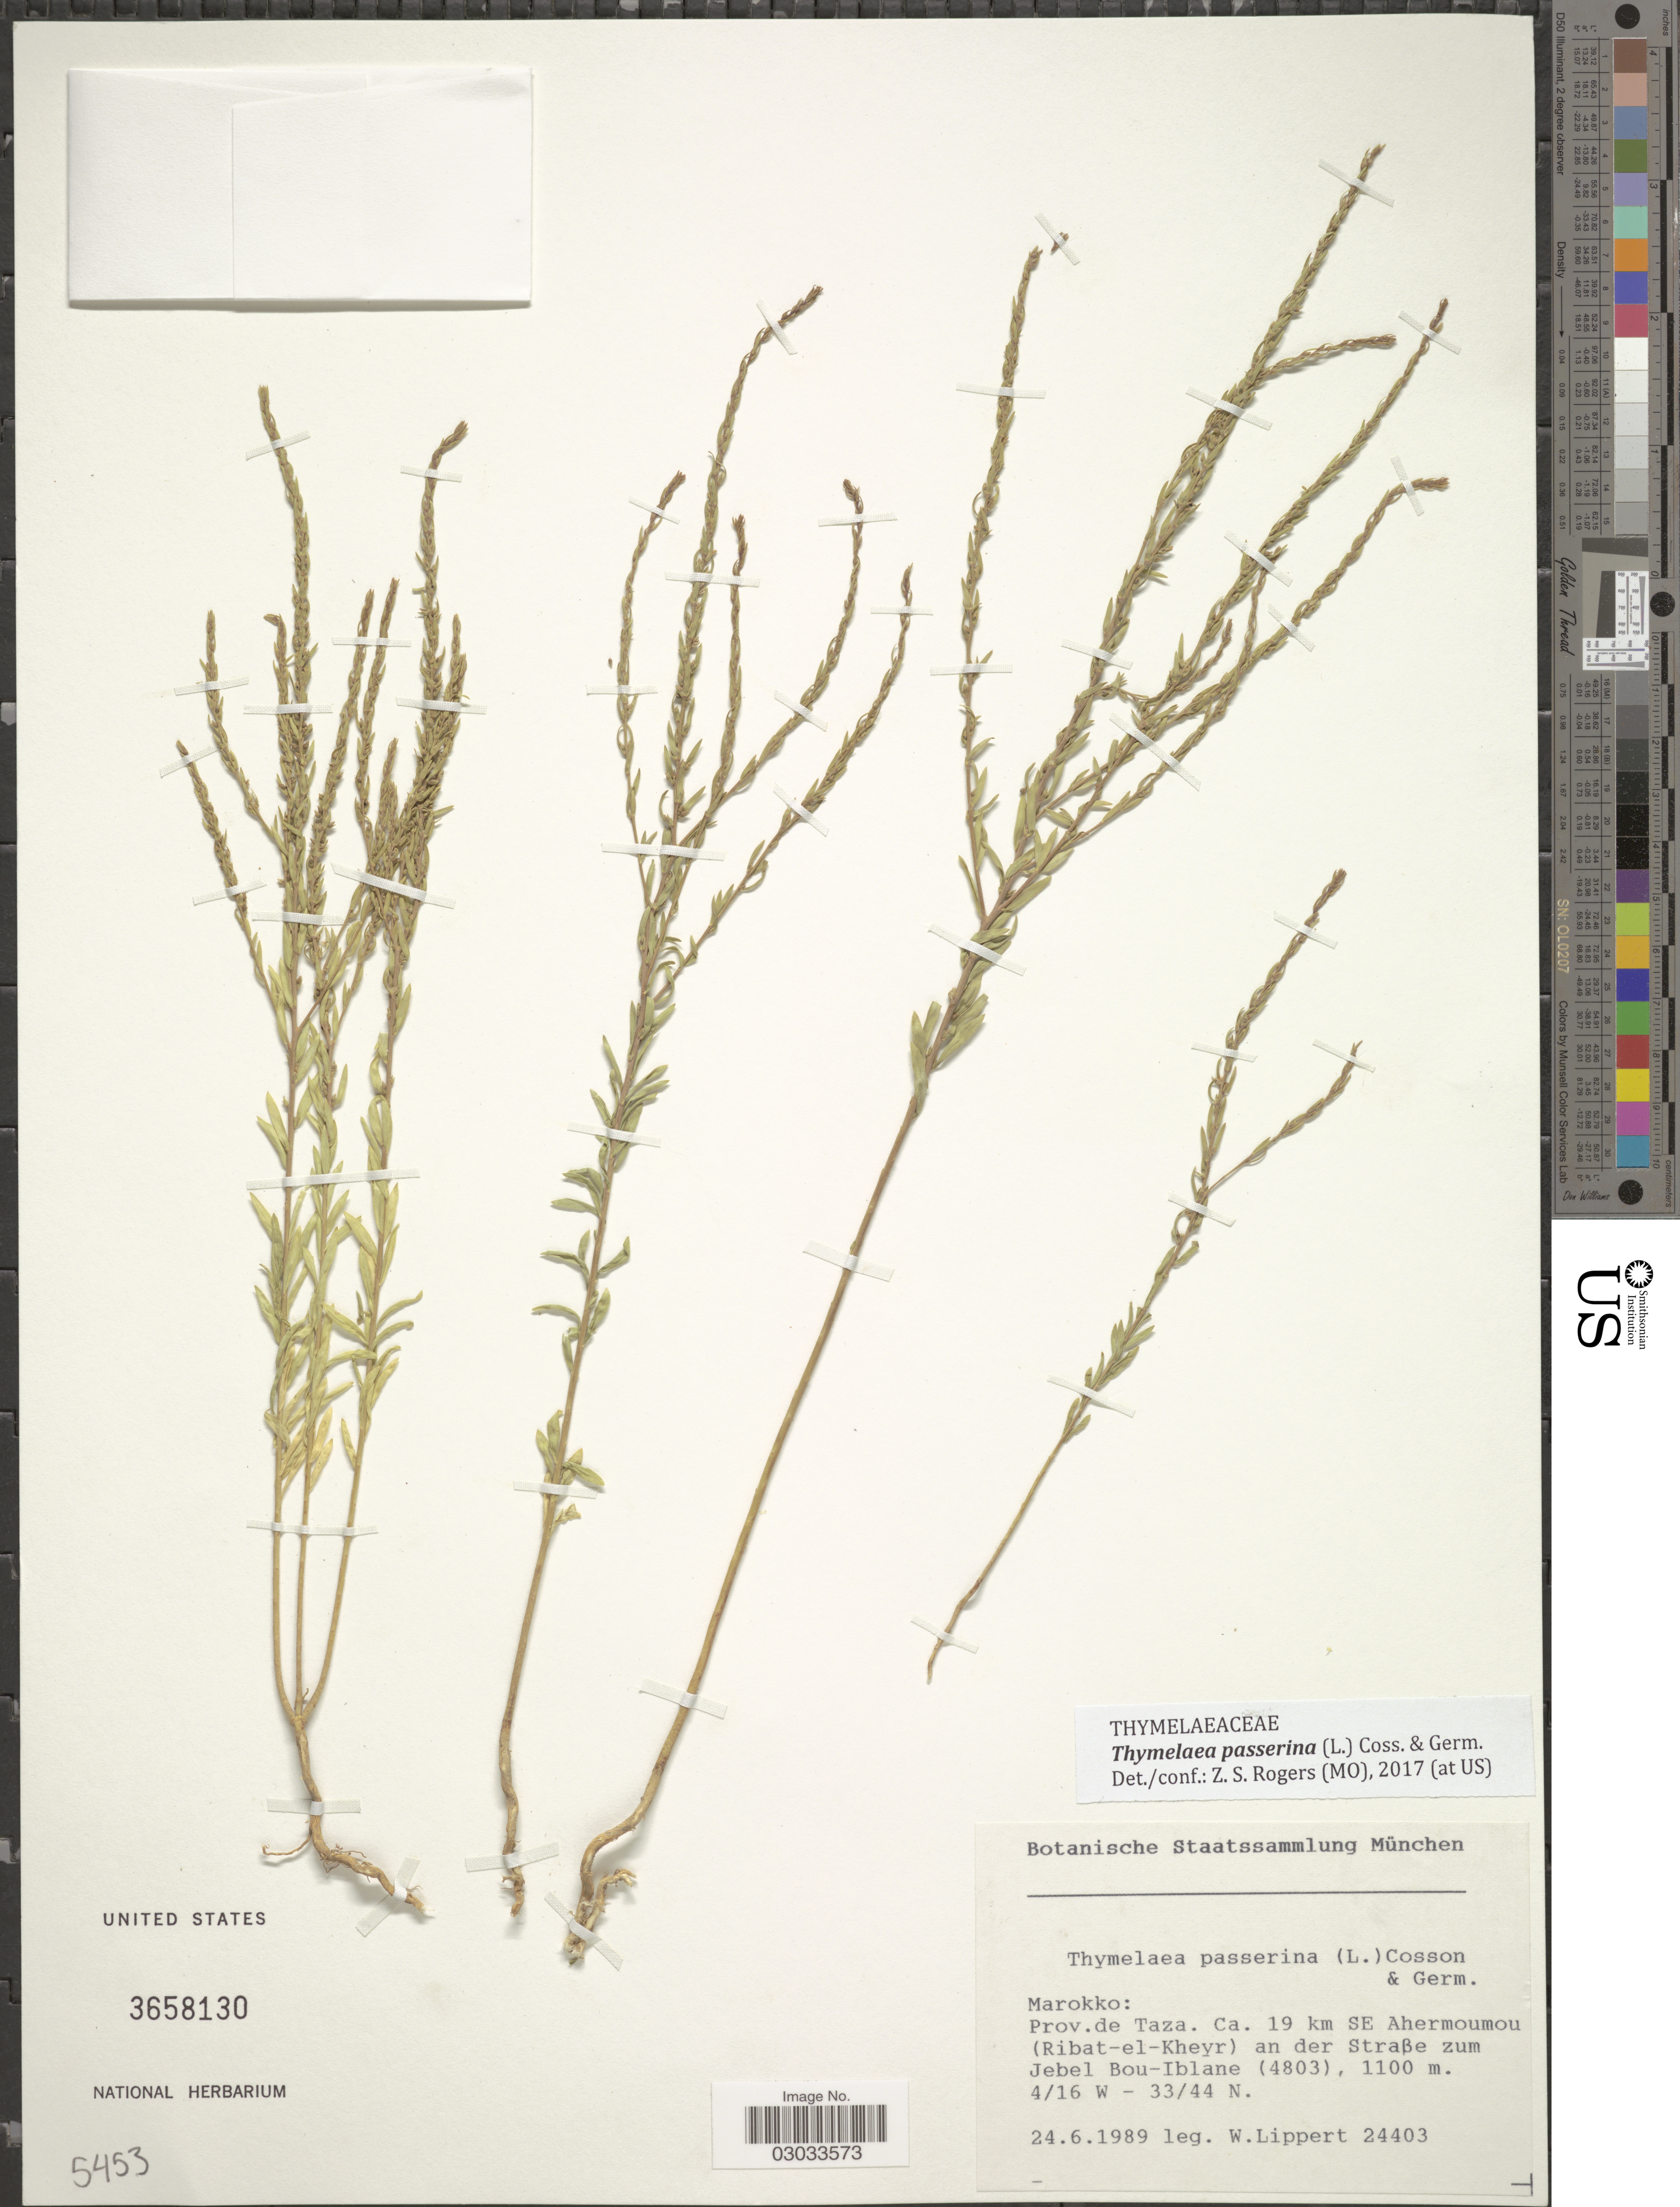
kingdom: Plantae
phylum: Tracheophyta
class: Magnoliopsida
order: Malvales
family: Thymelaeaceae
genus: Thymelaea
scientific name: Thymelaea passerina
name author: (L.) Coss. & Germ.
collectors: W. Lippert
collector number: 24403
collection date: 1989-06-24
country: Morocco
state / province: Taza-Al Hoceima-Taounate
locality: Marokko: Prov. de Taza. Ca. 19 km SE Ahermoumou (Ribat-el-Kheyr) an der Straße zum Jebel Bou-Iblane. (4803).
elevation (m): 1100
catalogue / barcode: US 3658130